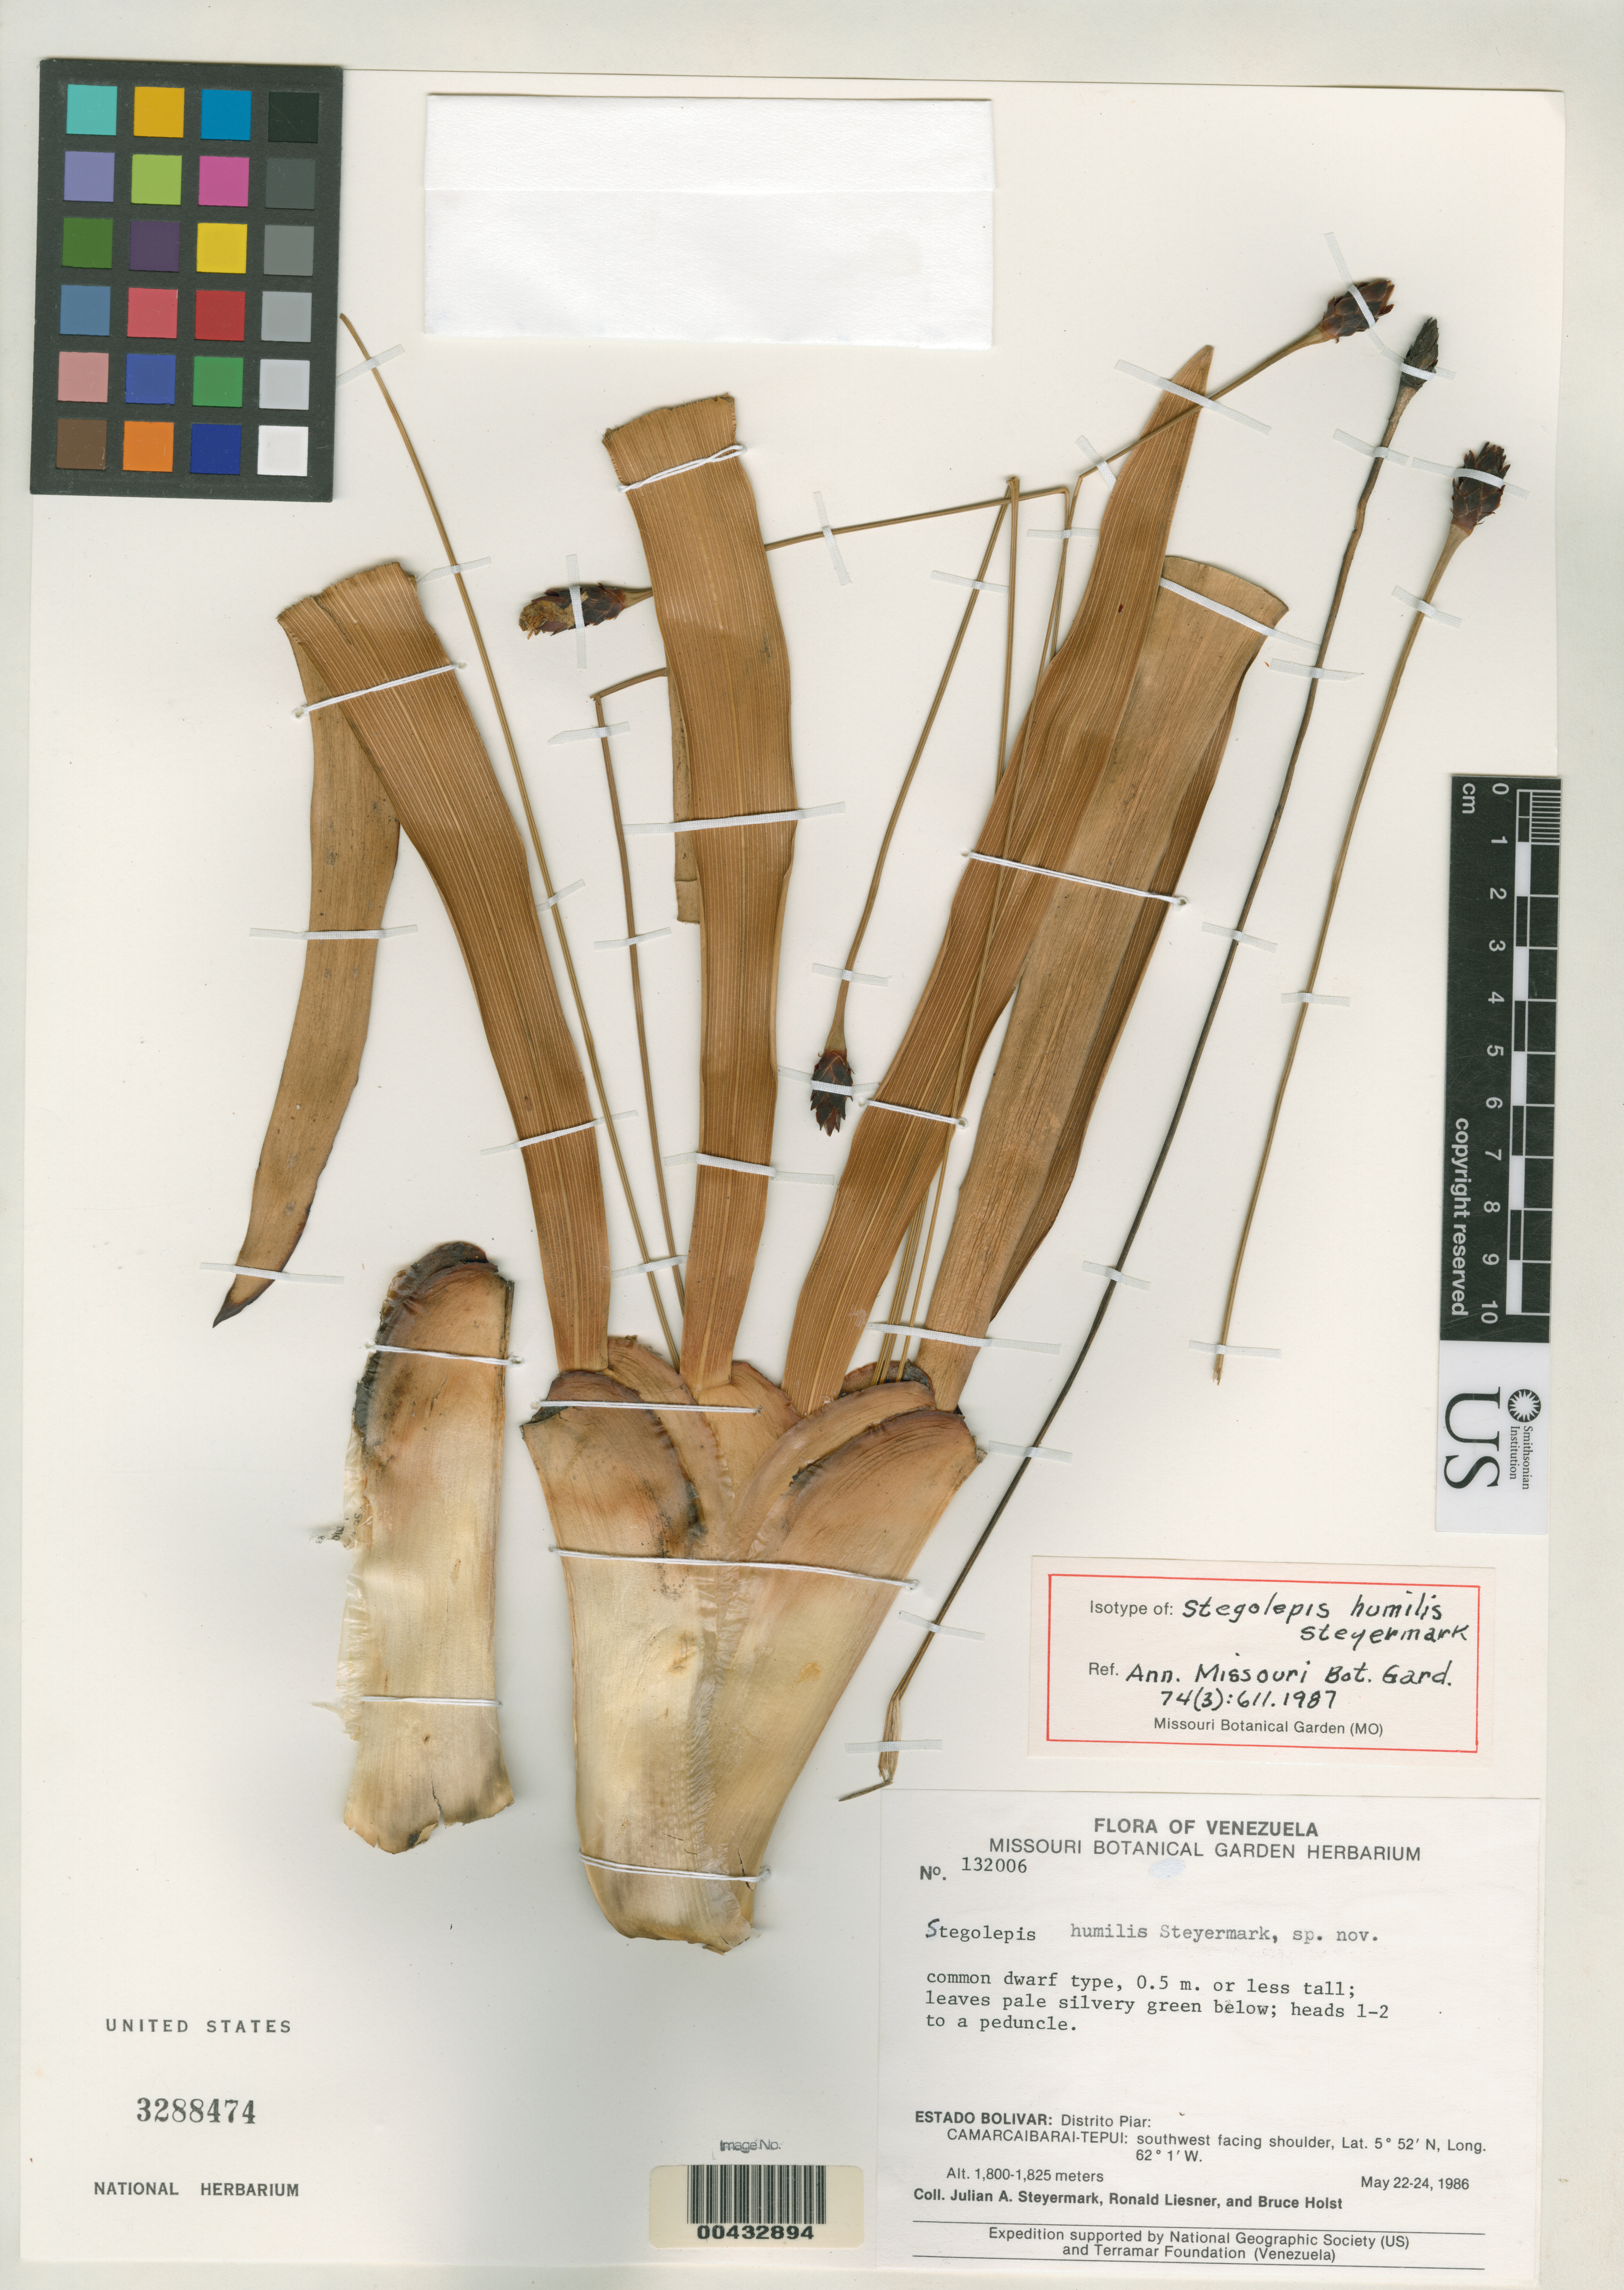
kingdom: Plantae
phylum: Tracheophyta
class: Liliopsida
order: Poales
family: Rapateaceae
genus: Stegolepis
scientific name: Stegolepis humilis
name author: Steyerm.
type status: Isotype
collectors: J. Steyermark, R. L. Liesner & B. Holst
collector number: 132006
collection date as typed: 22 May 1986 to 24 May 1986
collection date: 1986-05-22/1986-05-24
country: Venezuela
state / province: Bolivar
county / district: Piar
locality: Camar Caibarai-Tepui, SW facing shoulder.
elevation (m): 1800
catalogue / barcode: US 3288474